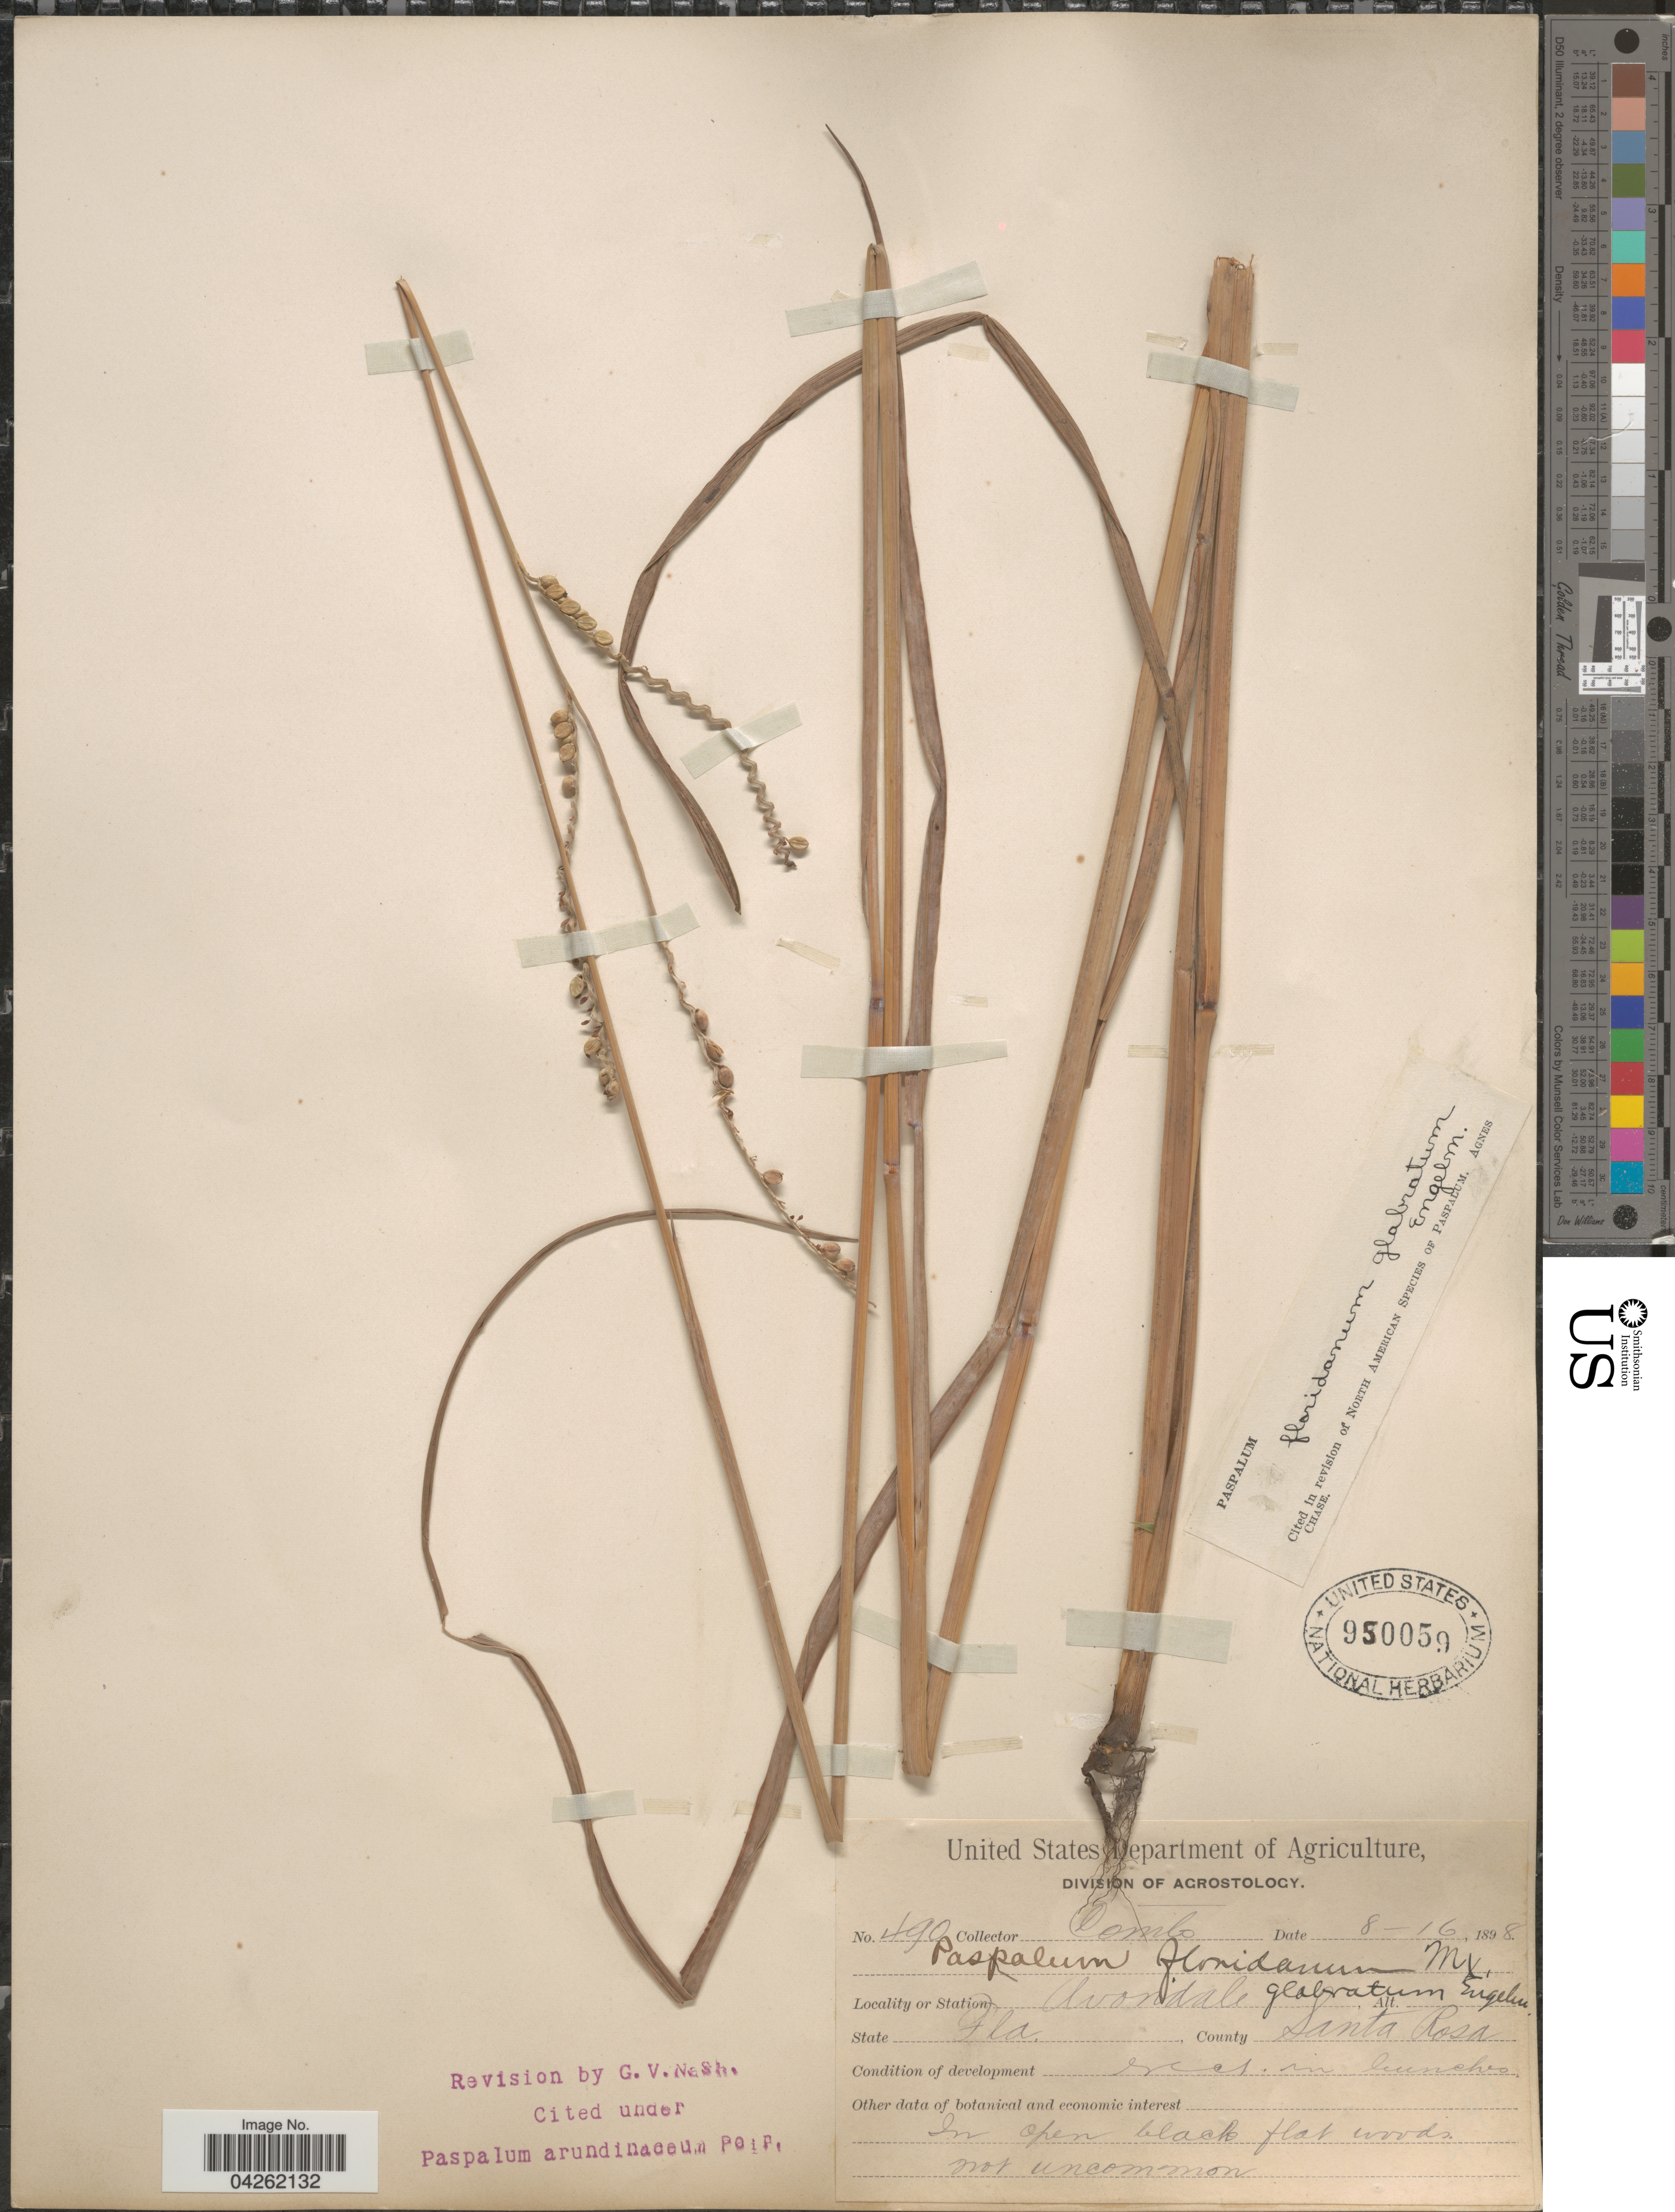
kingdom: Plantae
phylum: Tracheophyta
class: Liliopsida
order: Poales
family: Poaceae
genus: Paspalum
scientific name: Paspalum floridanum var. glabratum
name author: Engelm. ex Vasey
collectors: -. Combs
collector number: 490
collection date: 1898-08-16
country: United States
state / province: Florida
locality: Station Alvondale. County Santa Rosa.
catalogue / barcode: US 950059